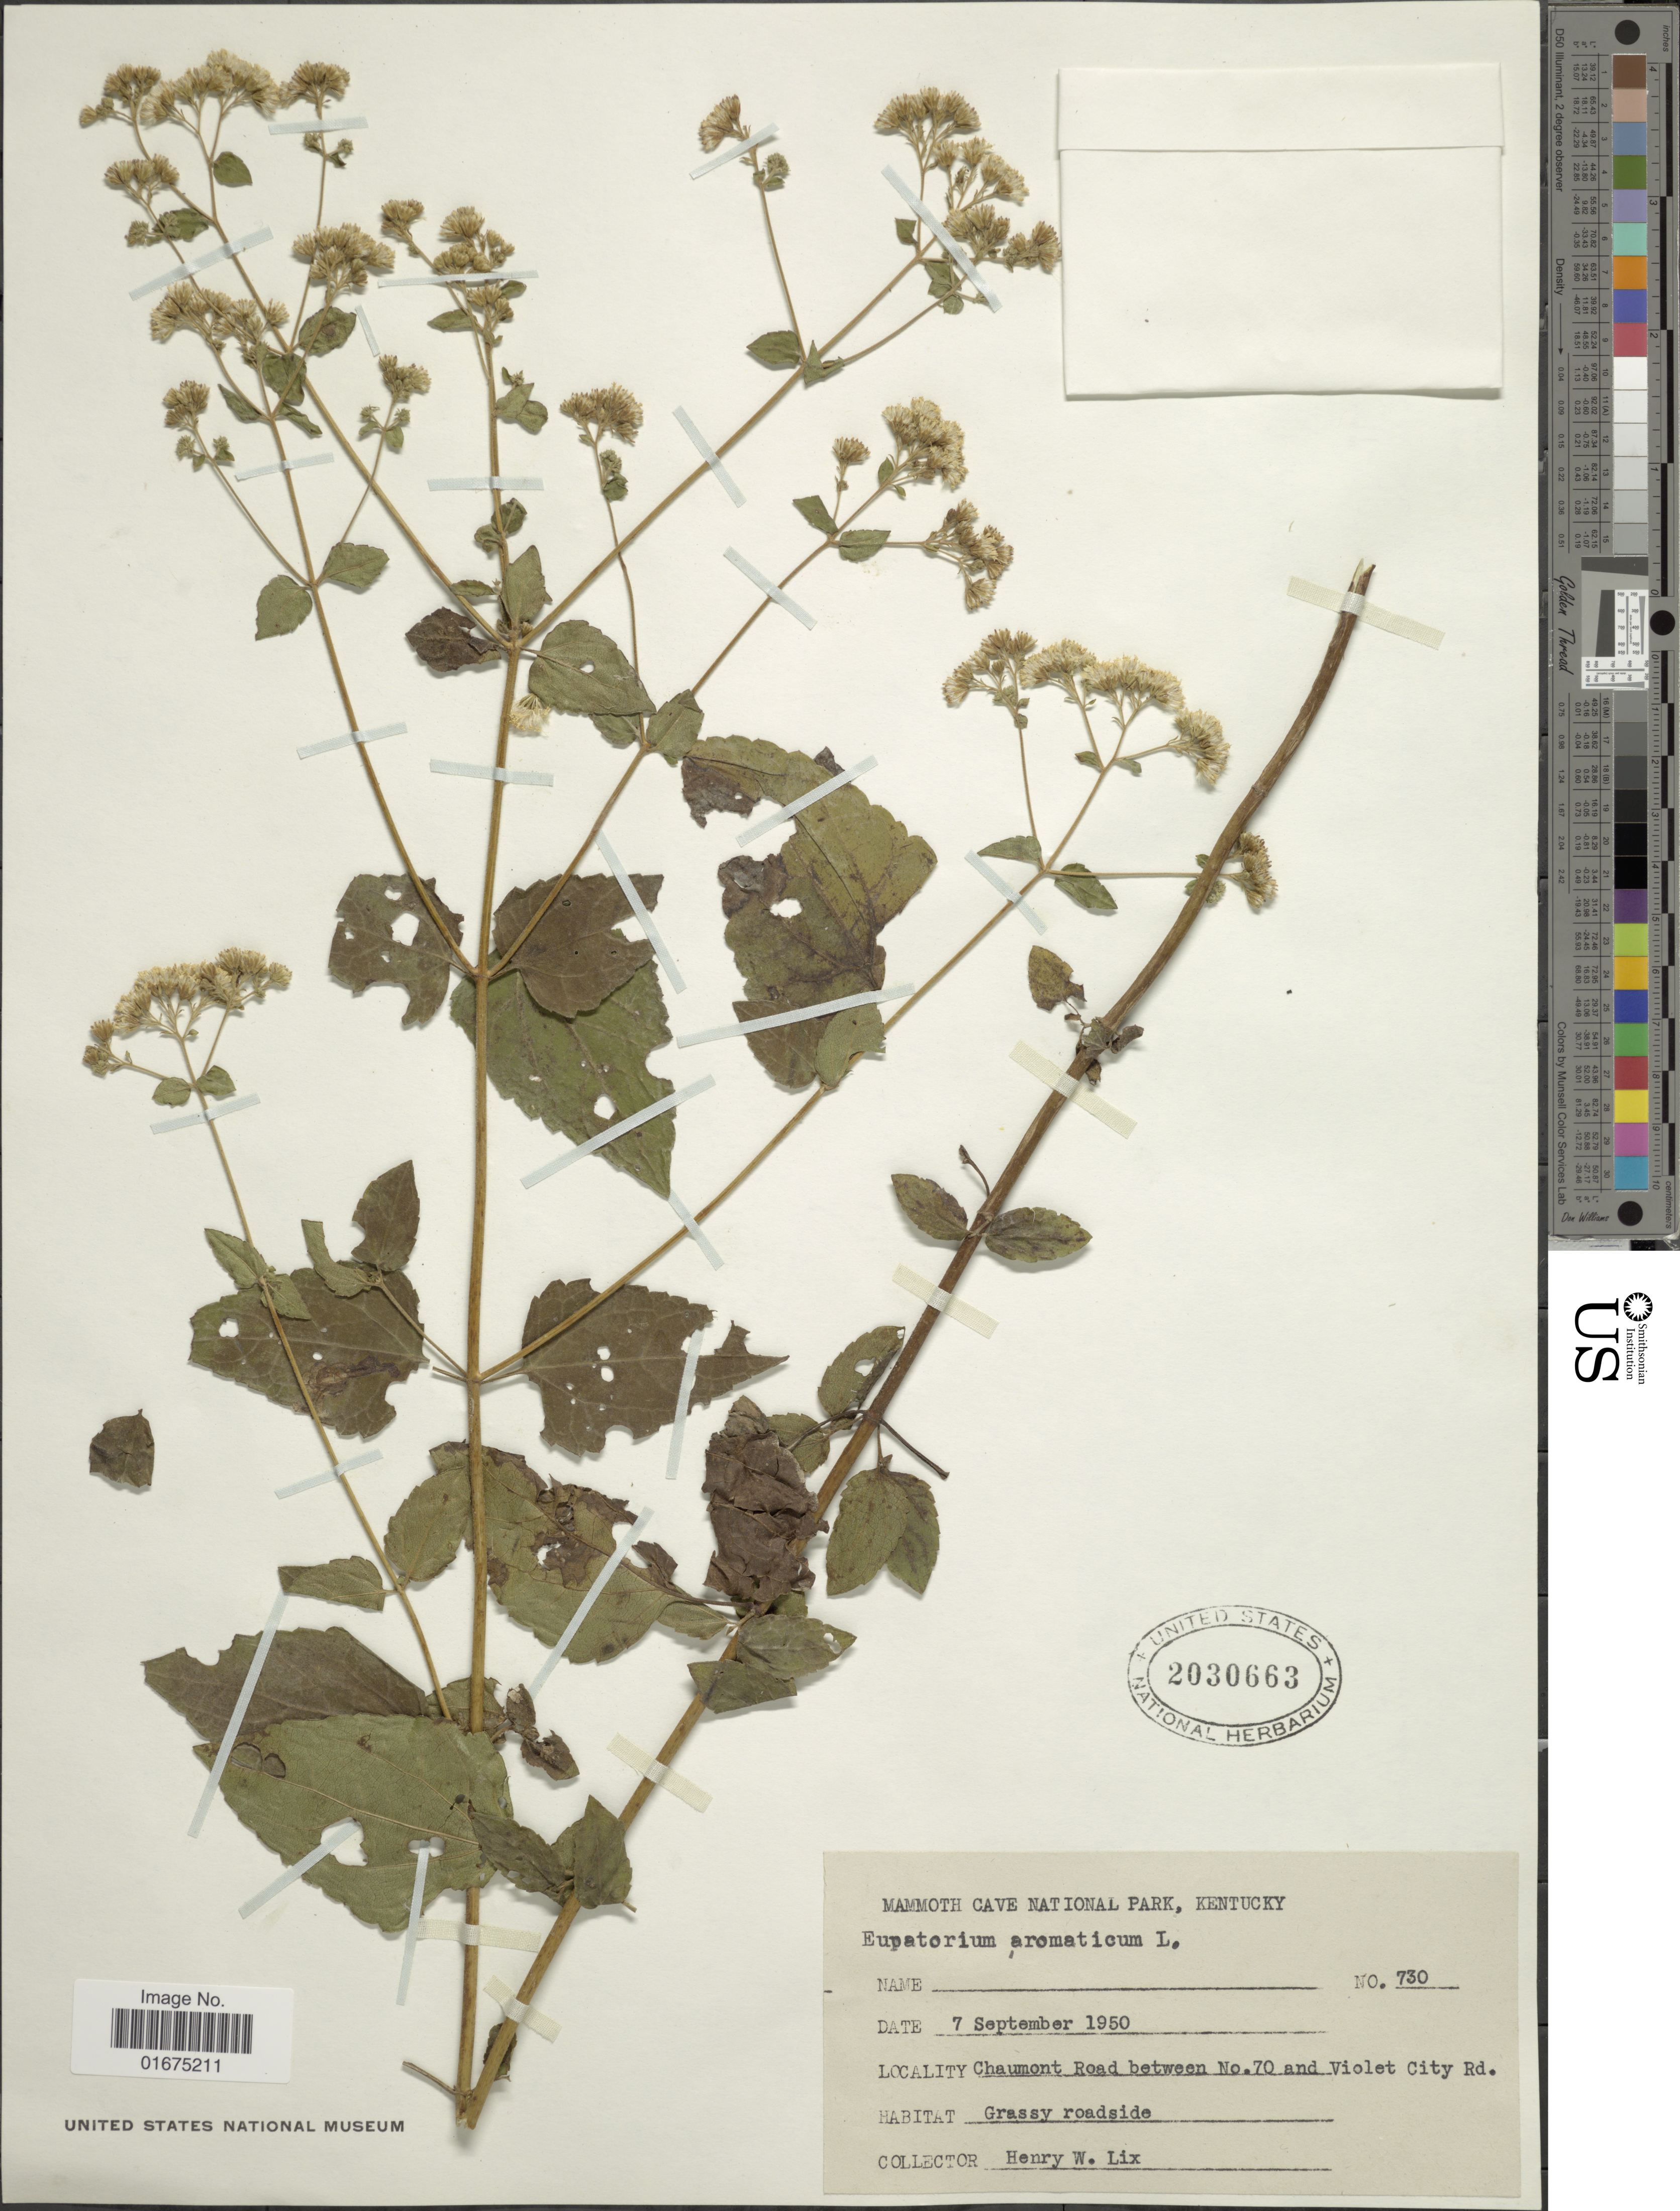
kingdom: Plantae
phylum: Tracheophyta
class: Magnoliopsida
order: Asterales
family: Asteraceae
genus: Ageratina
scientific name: Ageratina aromatica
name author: (L.) Spach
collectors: H. W. Lix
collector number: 730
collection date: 1950-09-07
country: United States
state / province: Kentucky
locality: Mammoth Cave National Park, Chaumont Road between No. 70 and Violet City Rd.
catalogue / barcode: US 2030663